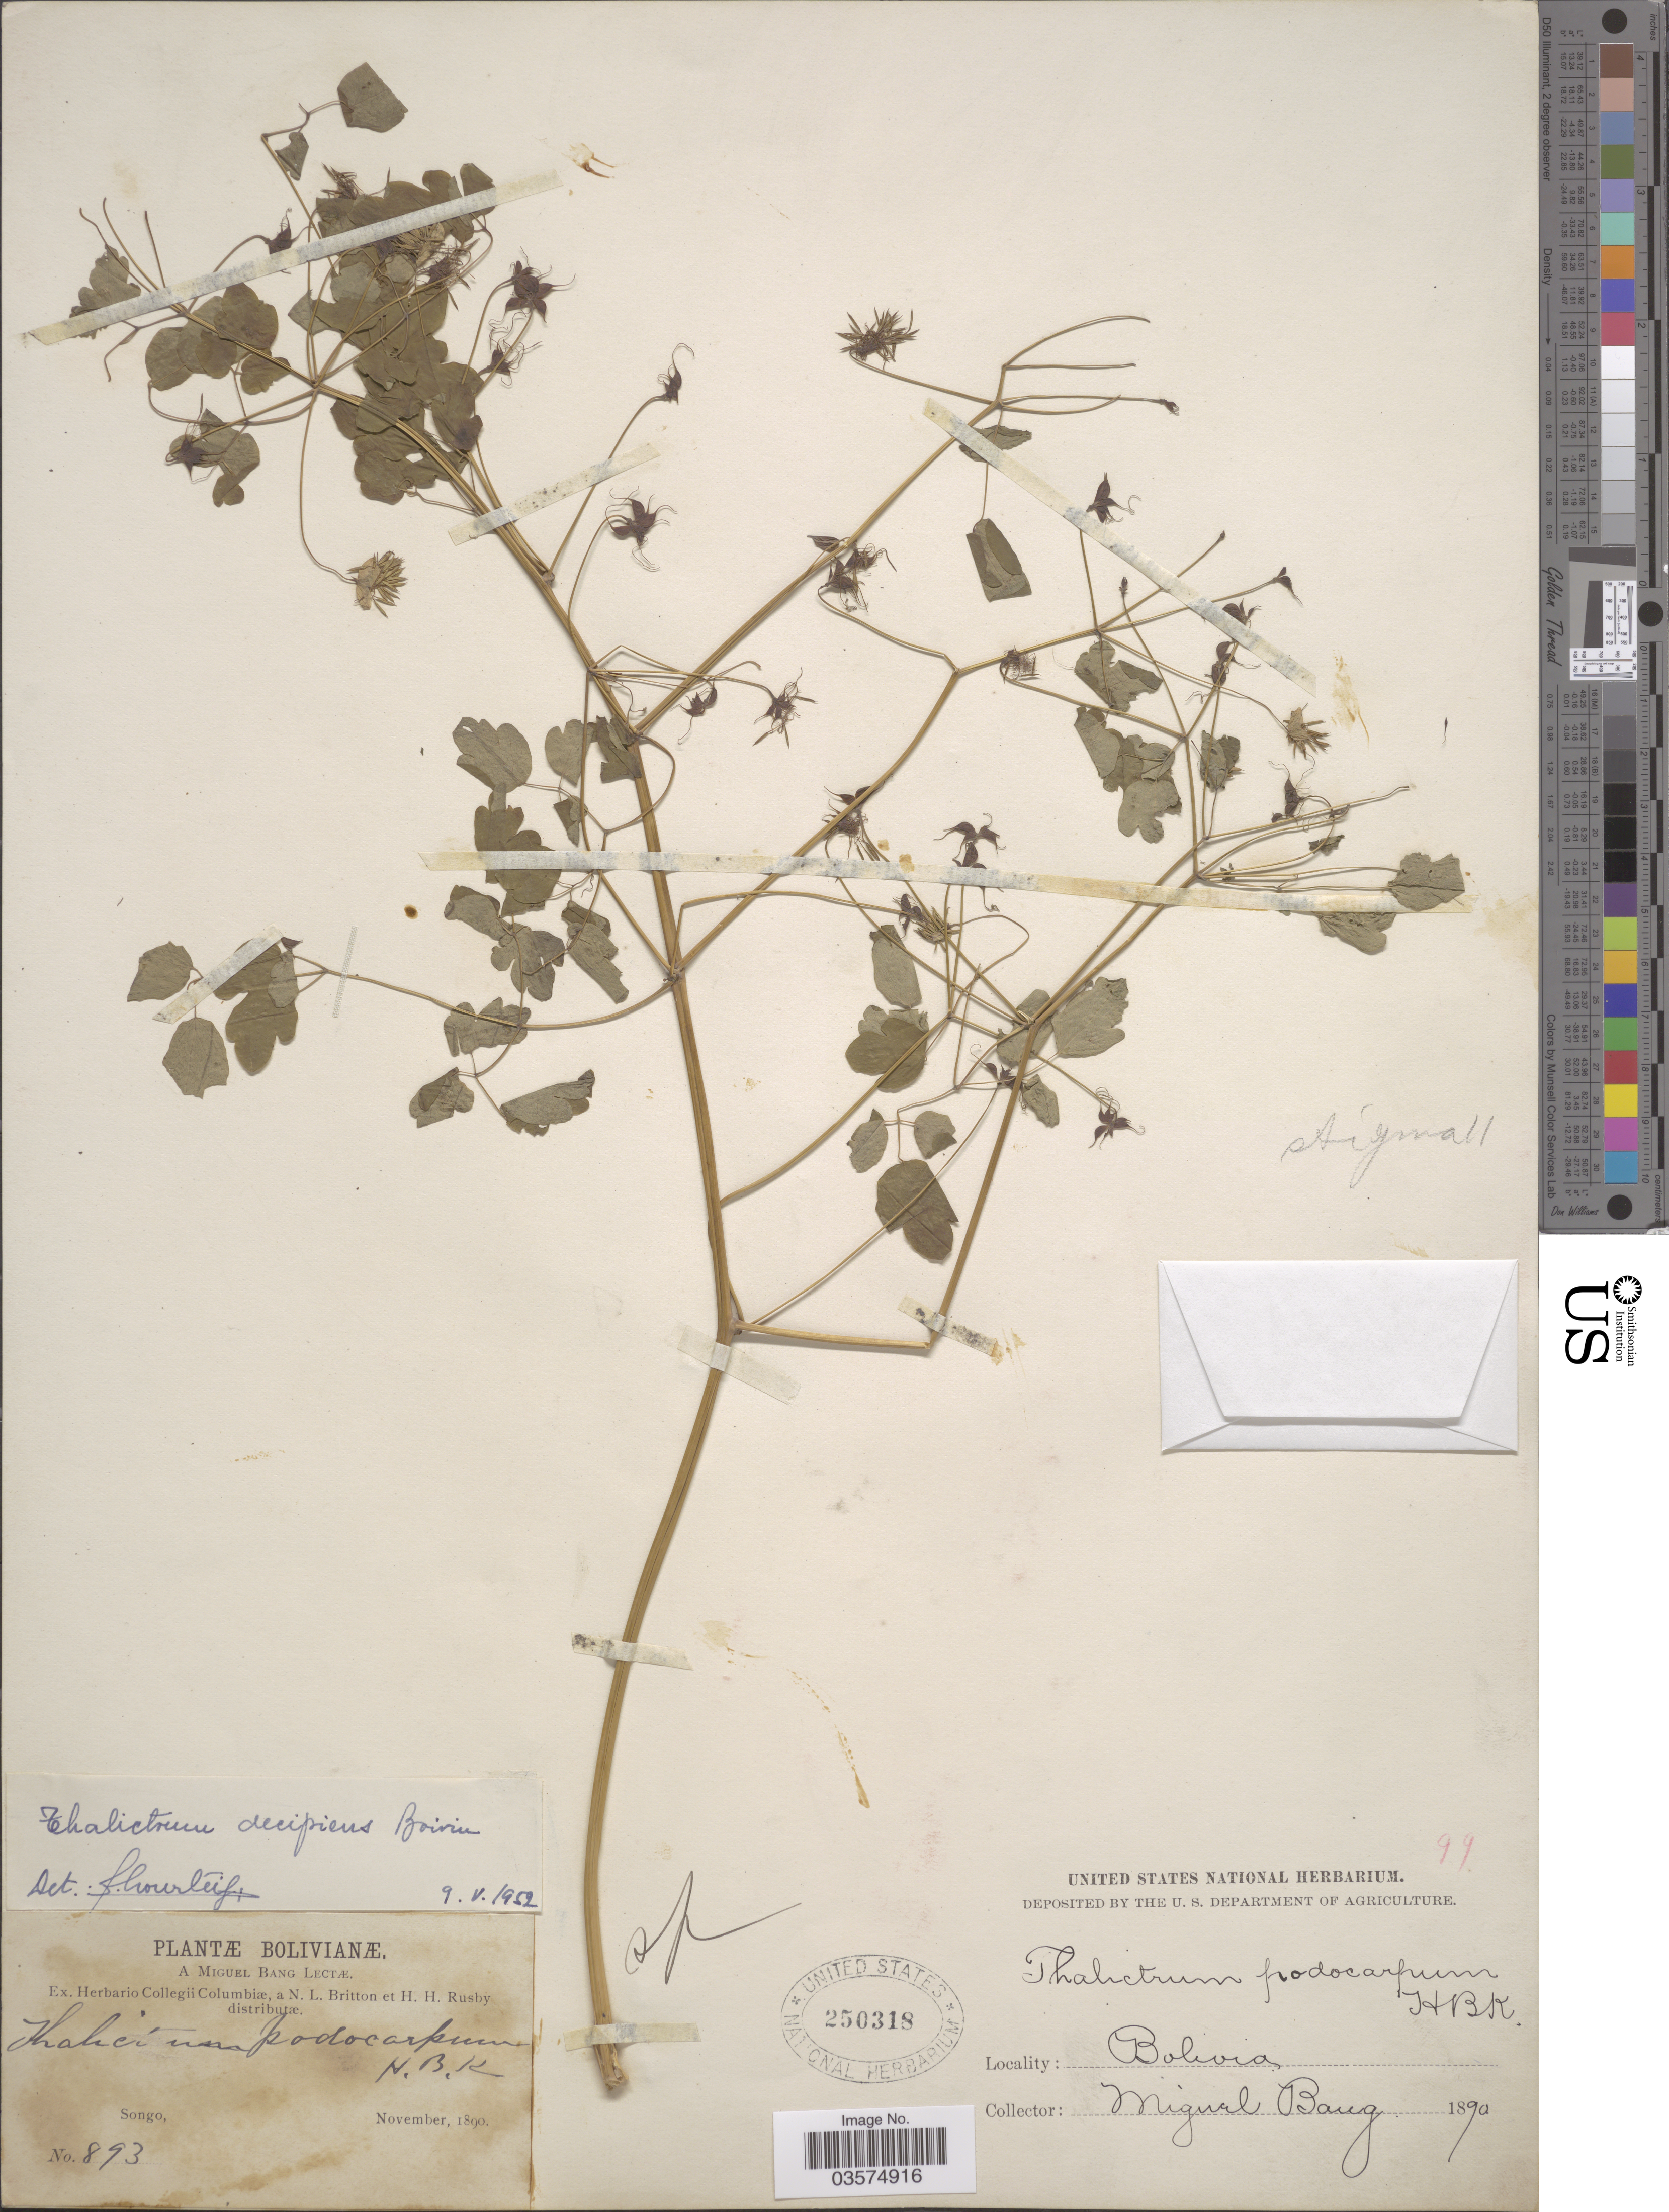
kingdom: Plantae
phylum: Tracheophyta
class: Magnoliopsida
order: Ranunculales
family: Ranunculaceae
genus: Thalictrum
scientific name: Thalictrum decipiens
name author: B. Boivin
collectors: M. Bang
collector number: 893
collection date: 1890-11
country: Bolivia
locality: Songo.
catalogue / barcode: US 250318